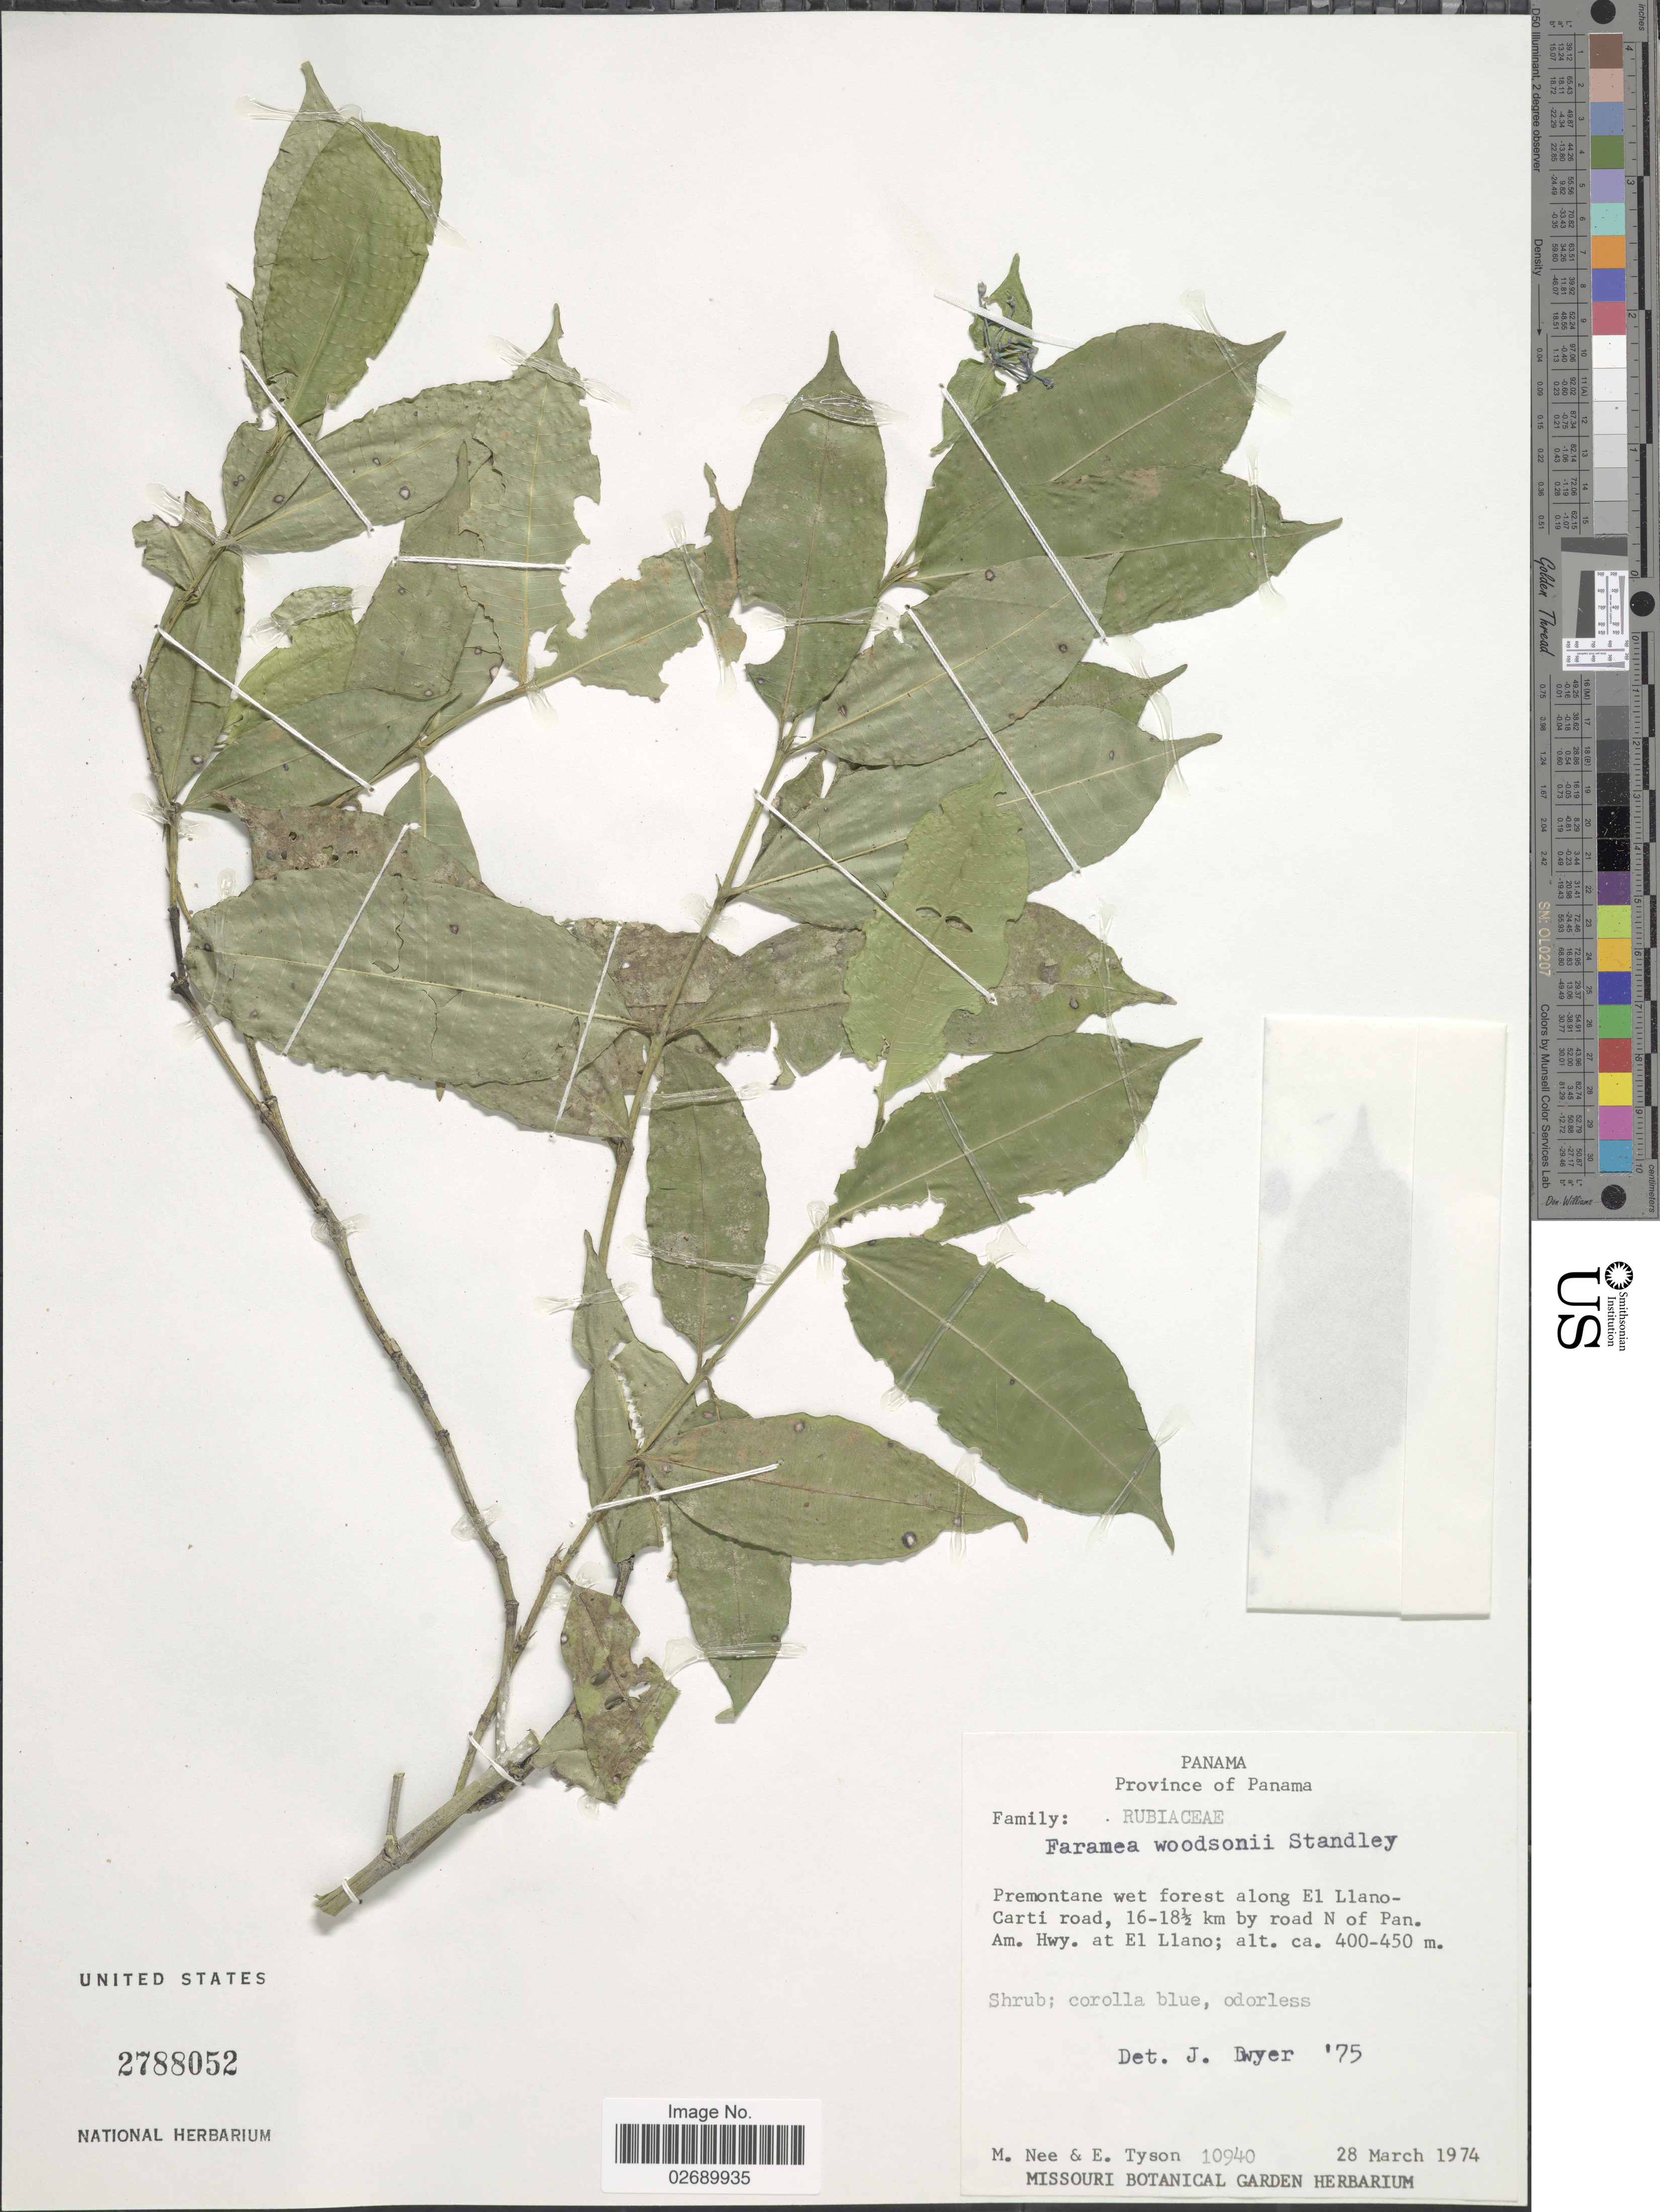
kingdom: Plantae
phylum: Tracheophyta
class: Magnoliopsida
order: Gentianales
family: Rubiaceae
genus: Faramea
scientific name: Faramea woodsonii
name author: Standl.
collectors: M. Nee & E. Tyson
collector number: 10940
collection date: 1974-03-28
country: Panama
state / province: Panamá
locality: Along El Llano-Carti road, 16-18½ km by road N of Pan. Am. Hwy. at El Llano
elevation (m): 400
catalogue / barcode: US 2788052